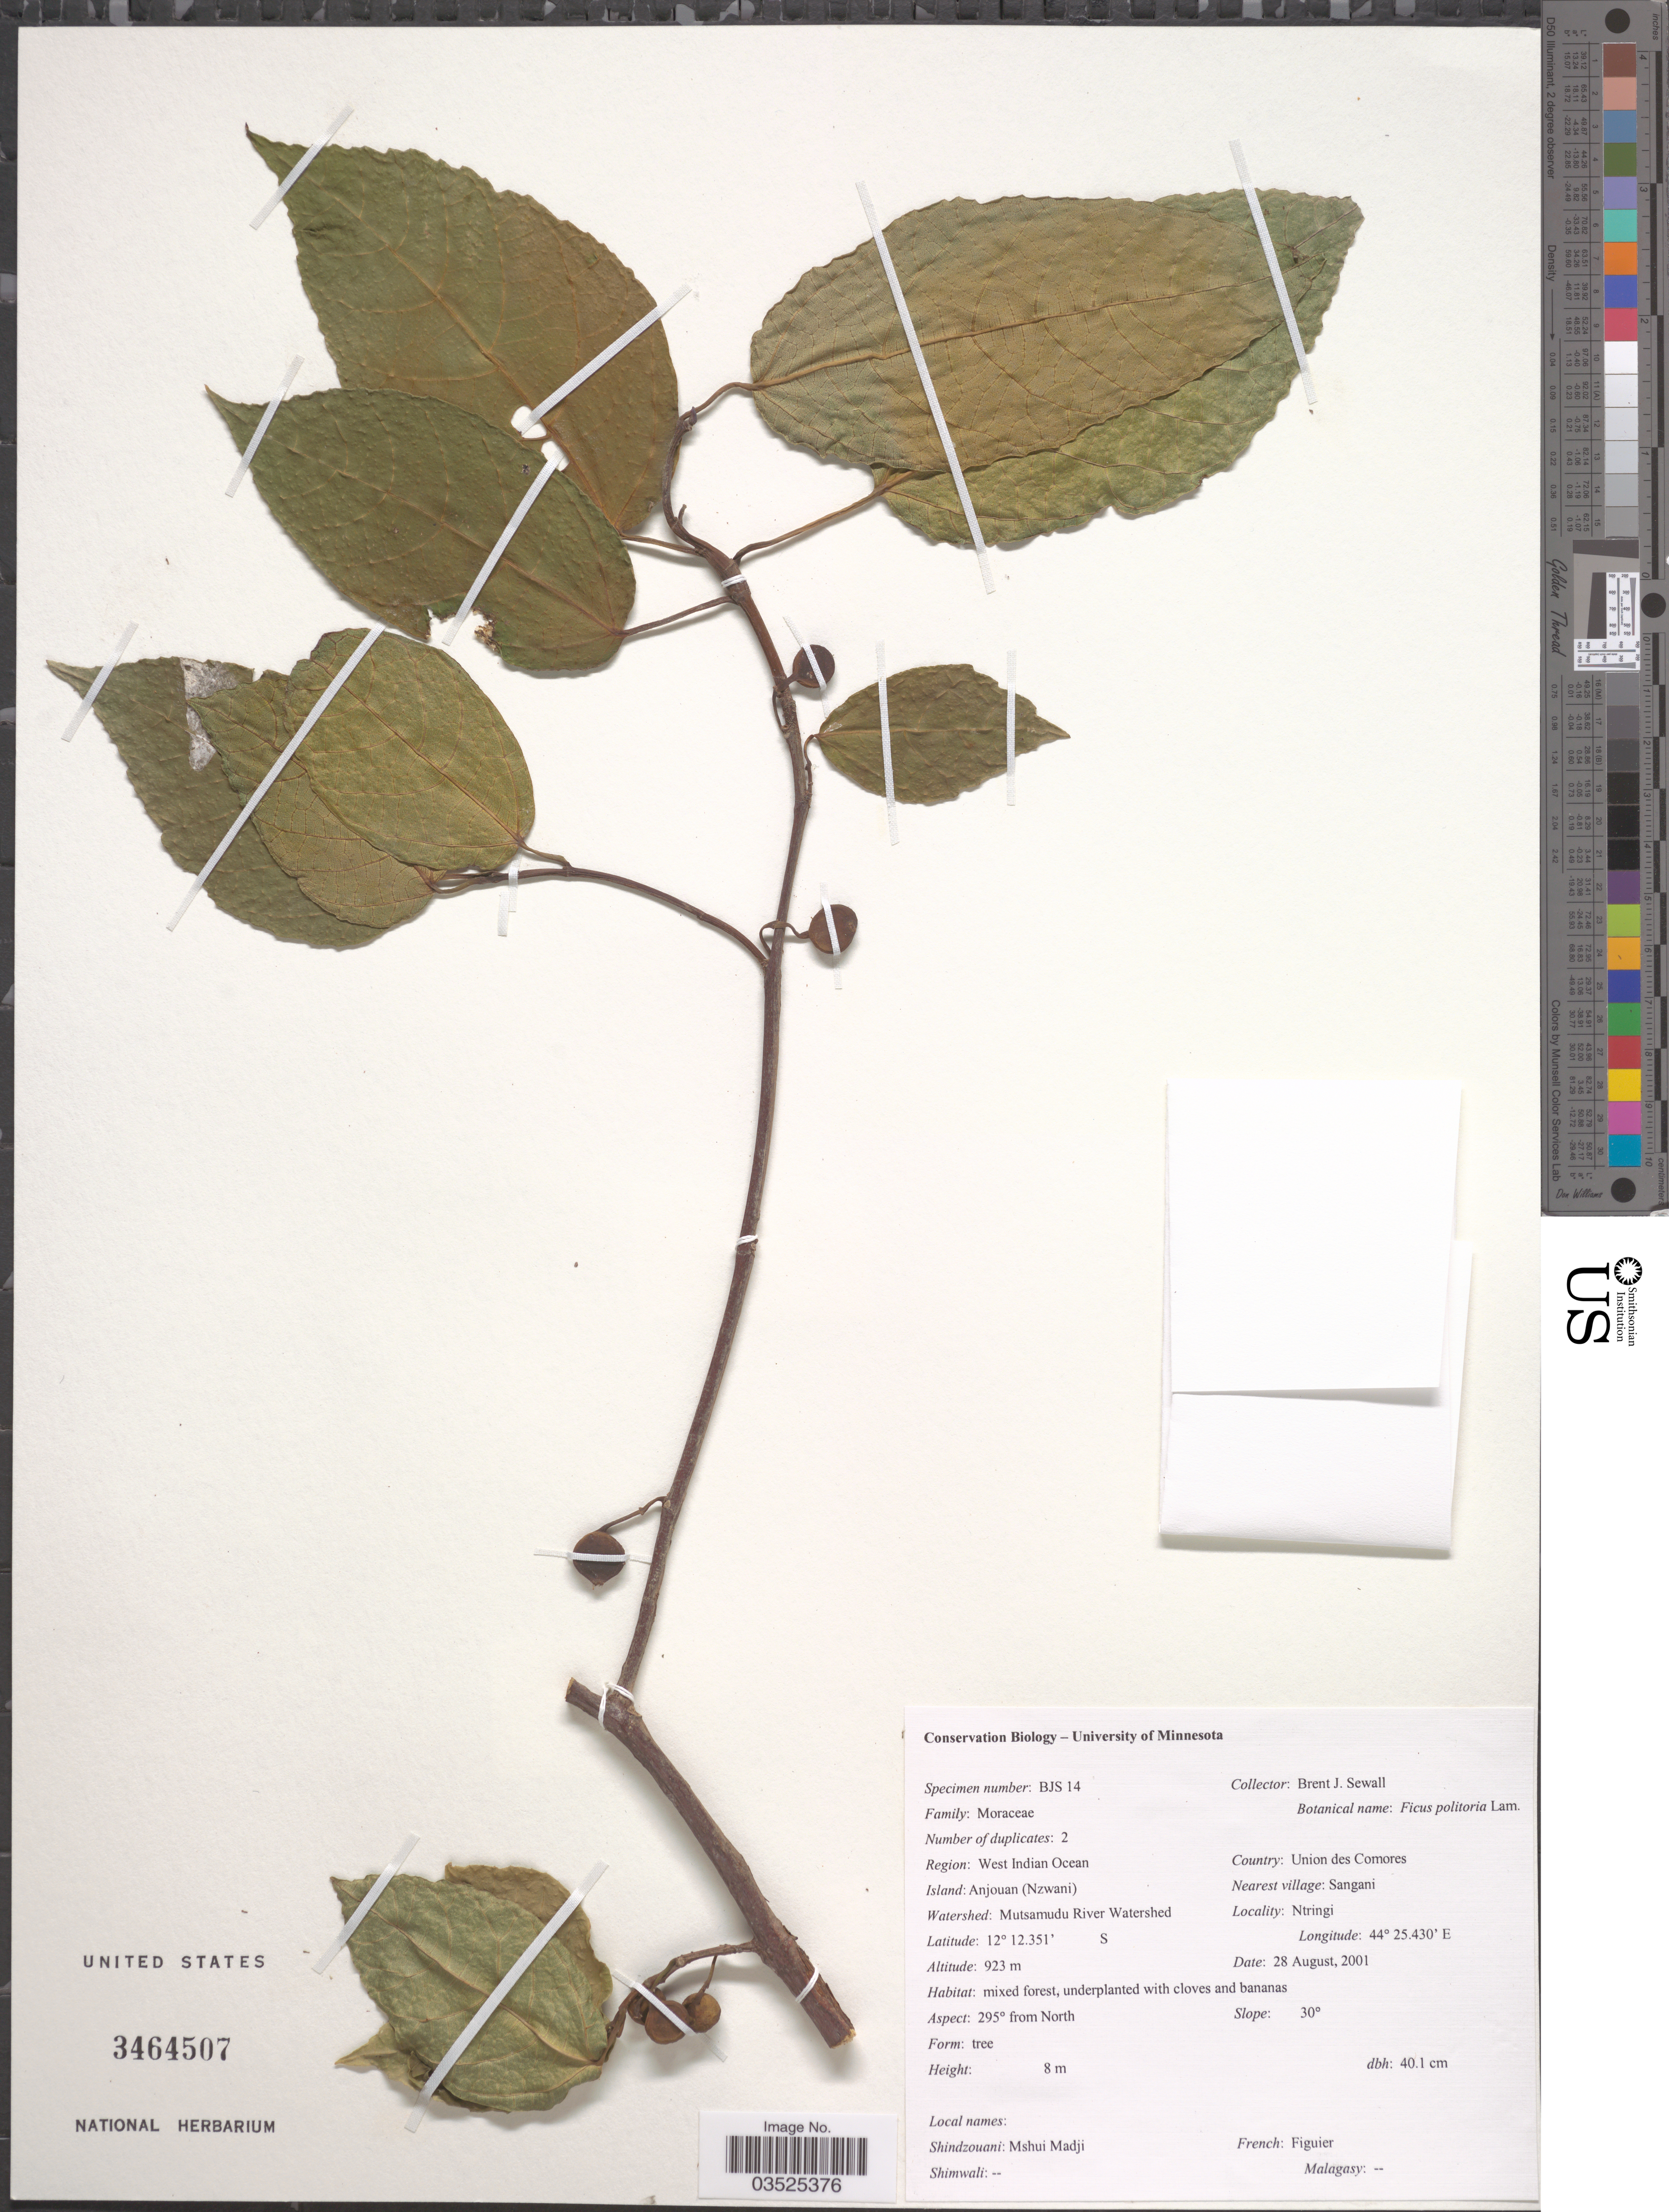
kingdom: Plantae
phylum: Tracheophyta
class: Magnoliopsida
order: Rosales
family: Moraceae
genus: Ficus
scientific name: Ficus politoria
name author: Lam.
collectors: B. Sewall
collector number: BJS 14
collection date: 2001-08-28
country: Comoros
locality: Region: West Indian Ocean. Island: Anjouan (Nzwani), Watershed: Mutsamudu River Watershed. Country: Union des Comores, Nearest village: Sangani, Ntringi.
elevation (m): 923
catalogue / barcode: US 3464507